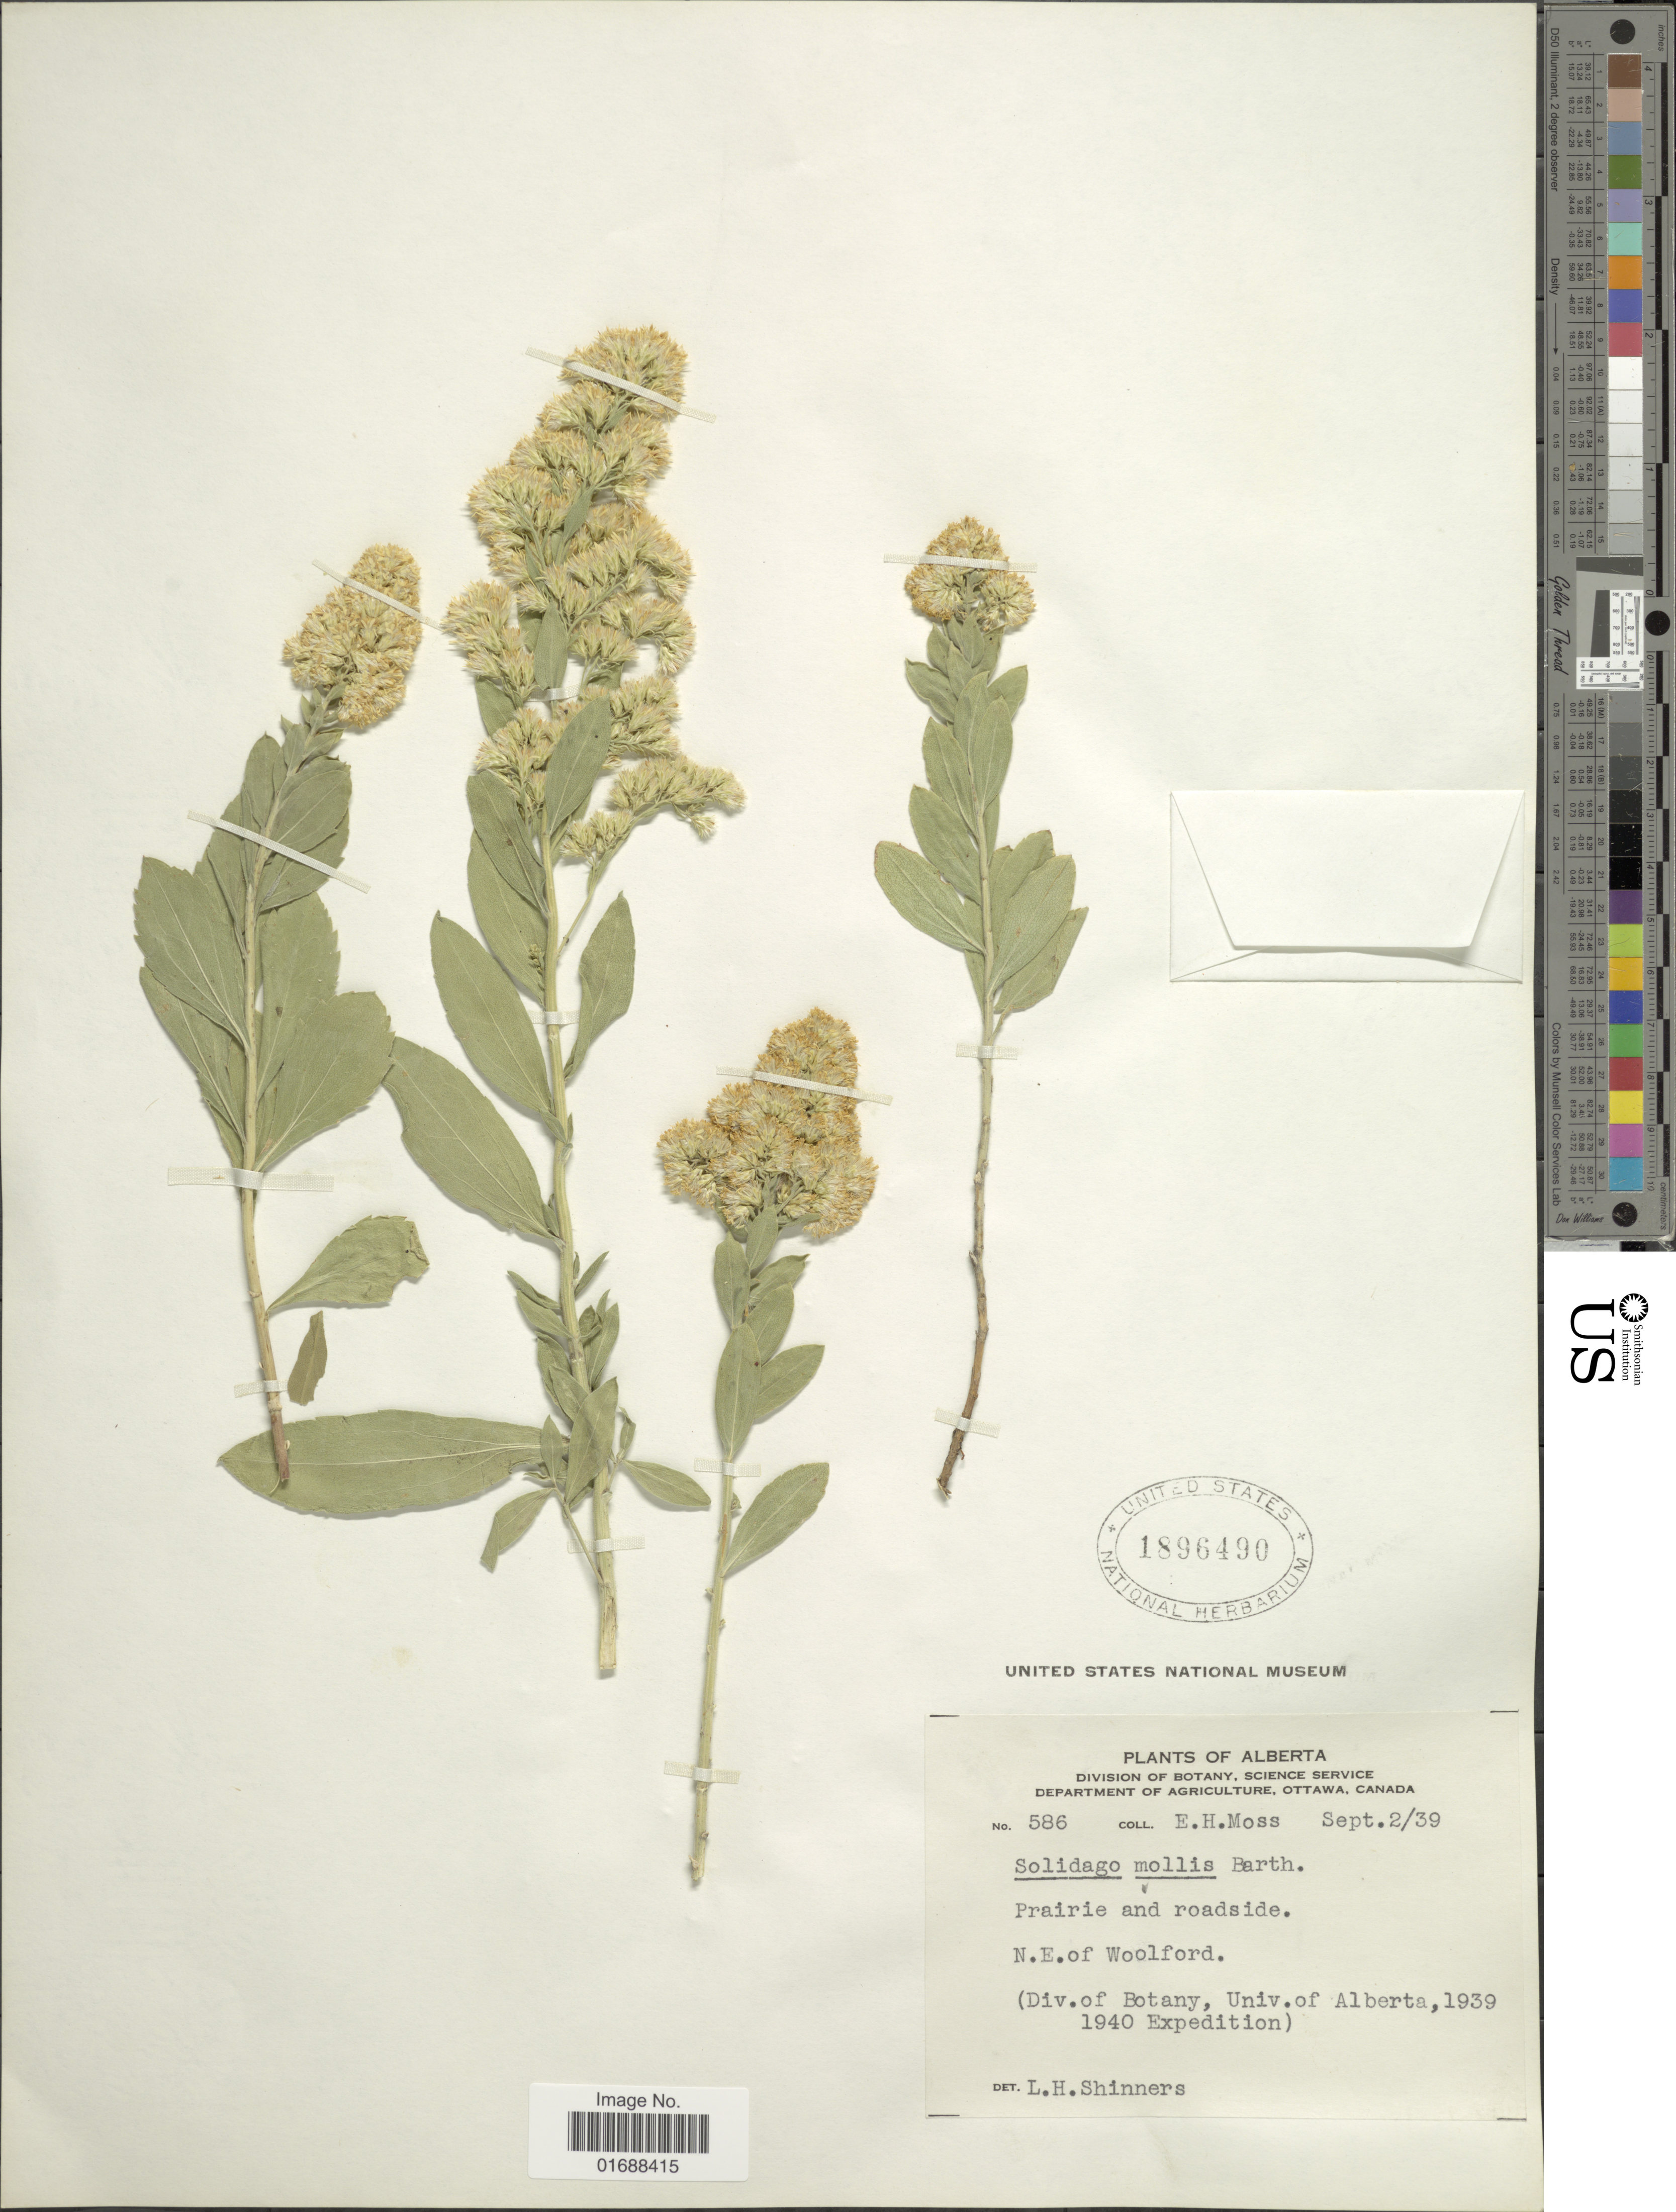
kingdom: Plantae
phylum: Tracheophyta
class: Magnoliopsida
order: Asterales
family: Asteraceae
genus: Solidago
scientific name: Solidago mollis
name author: Bartl.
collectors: E. Moss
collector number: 586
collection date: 1939-09-02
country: Canada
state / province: Alberta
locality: N.E. of Woolford.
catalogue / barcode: US 1896490